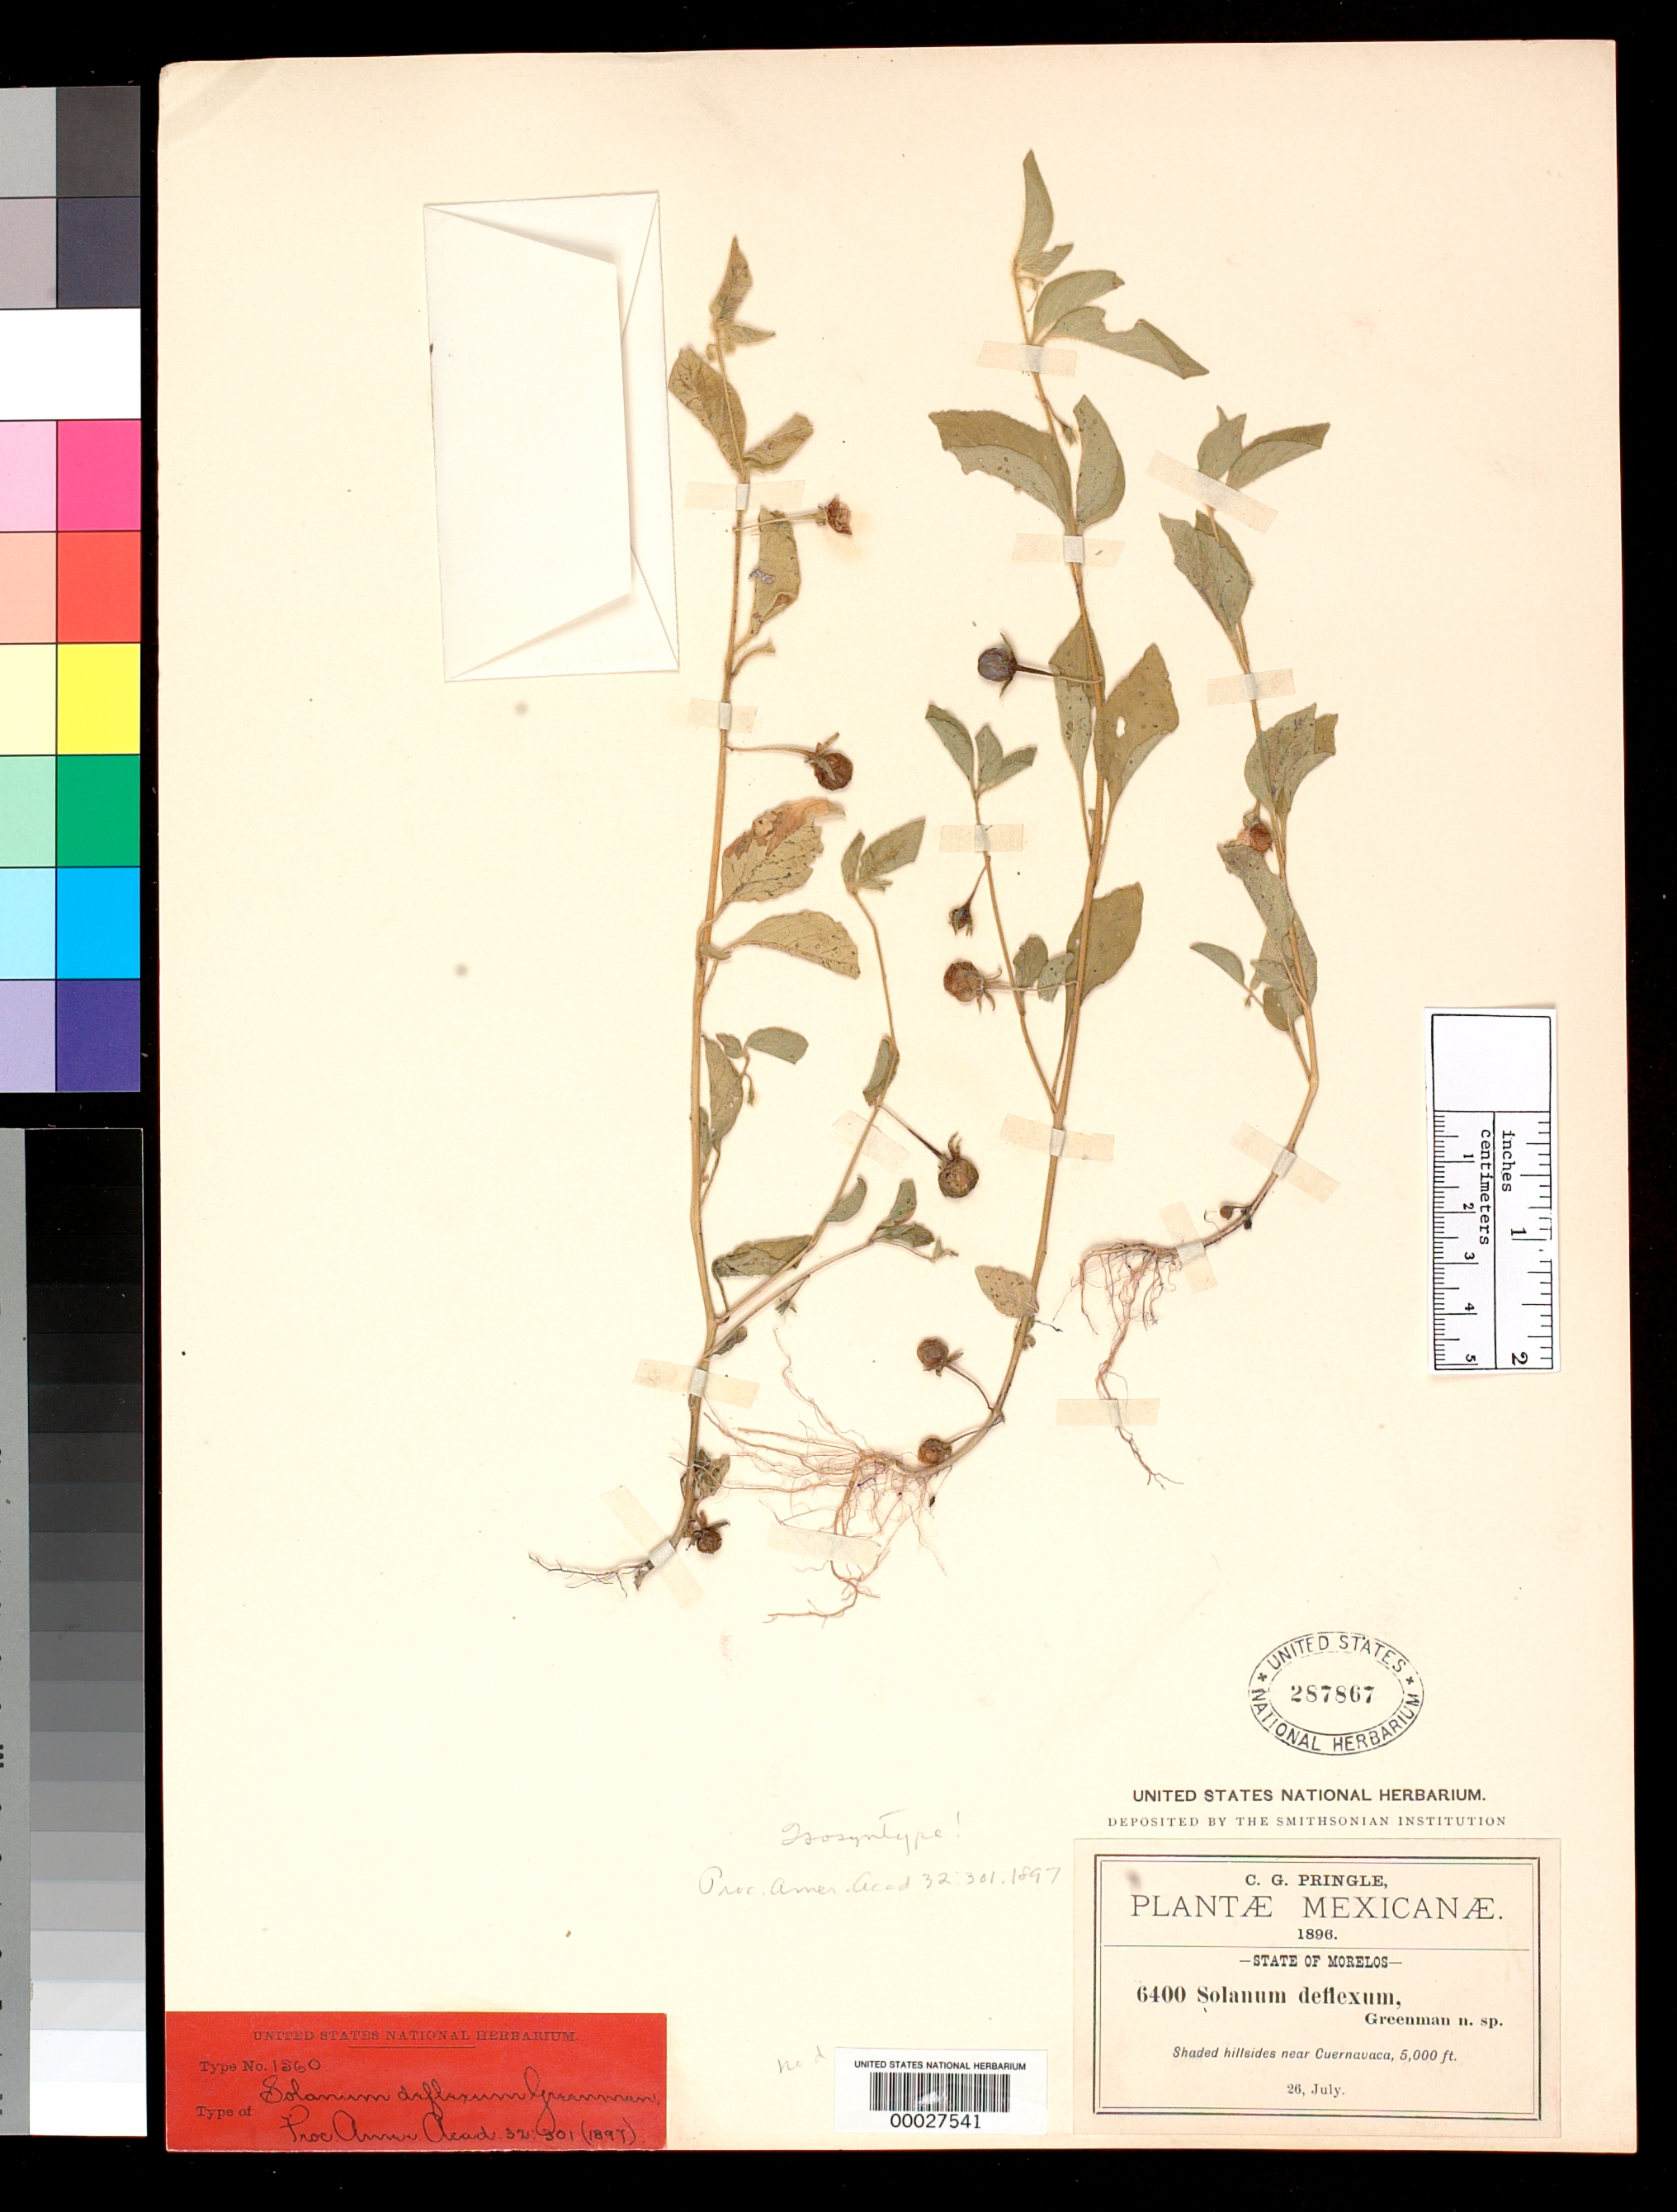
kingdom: Plantae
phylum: Tracheophyta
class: Magnoliopsida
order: Solanales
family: Solanaceae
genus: Solanum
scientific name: Solanum deflexum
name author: Greenm.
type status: Isosyntype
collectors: C. G. Pringle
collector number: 6400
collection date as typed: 26 Jul 1896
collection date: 1896-07-26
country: Mexico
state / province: Morelos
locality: Cuernavaca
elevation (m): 1524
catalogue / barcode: US 287867